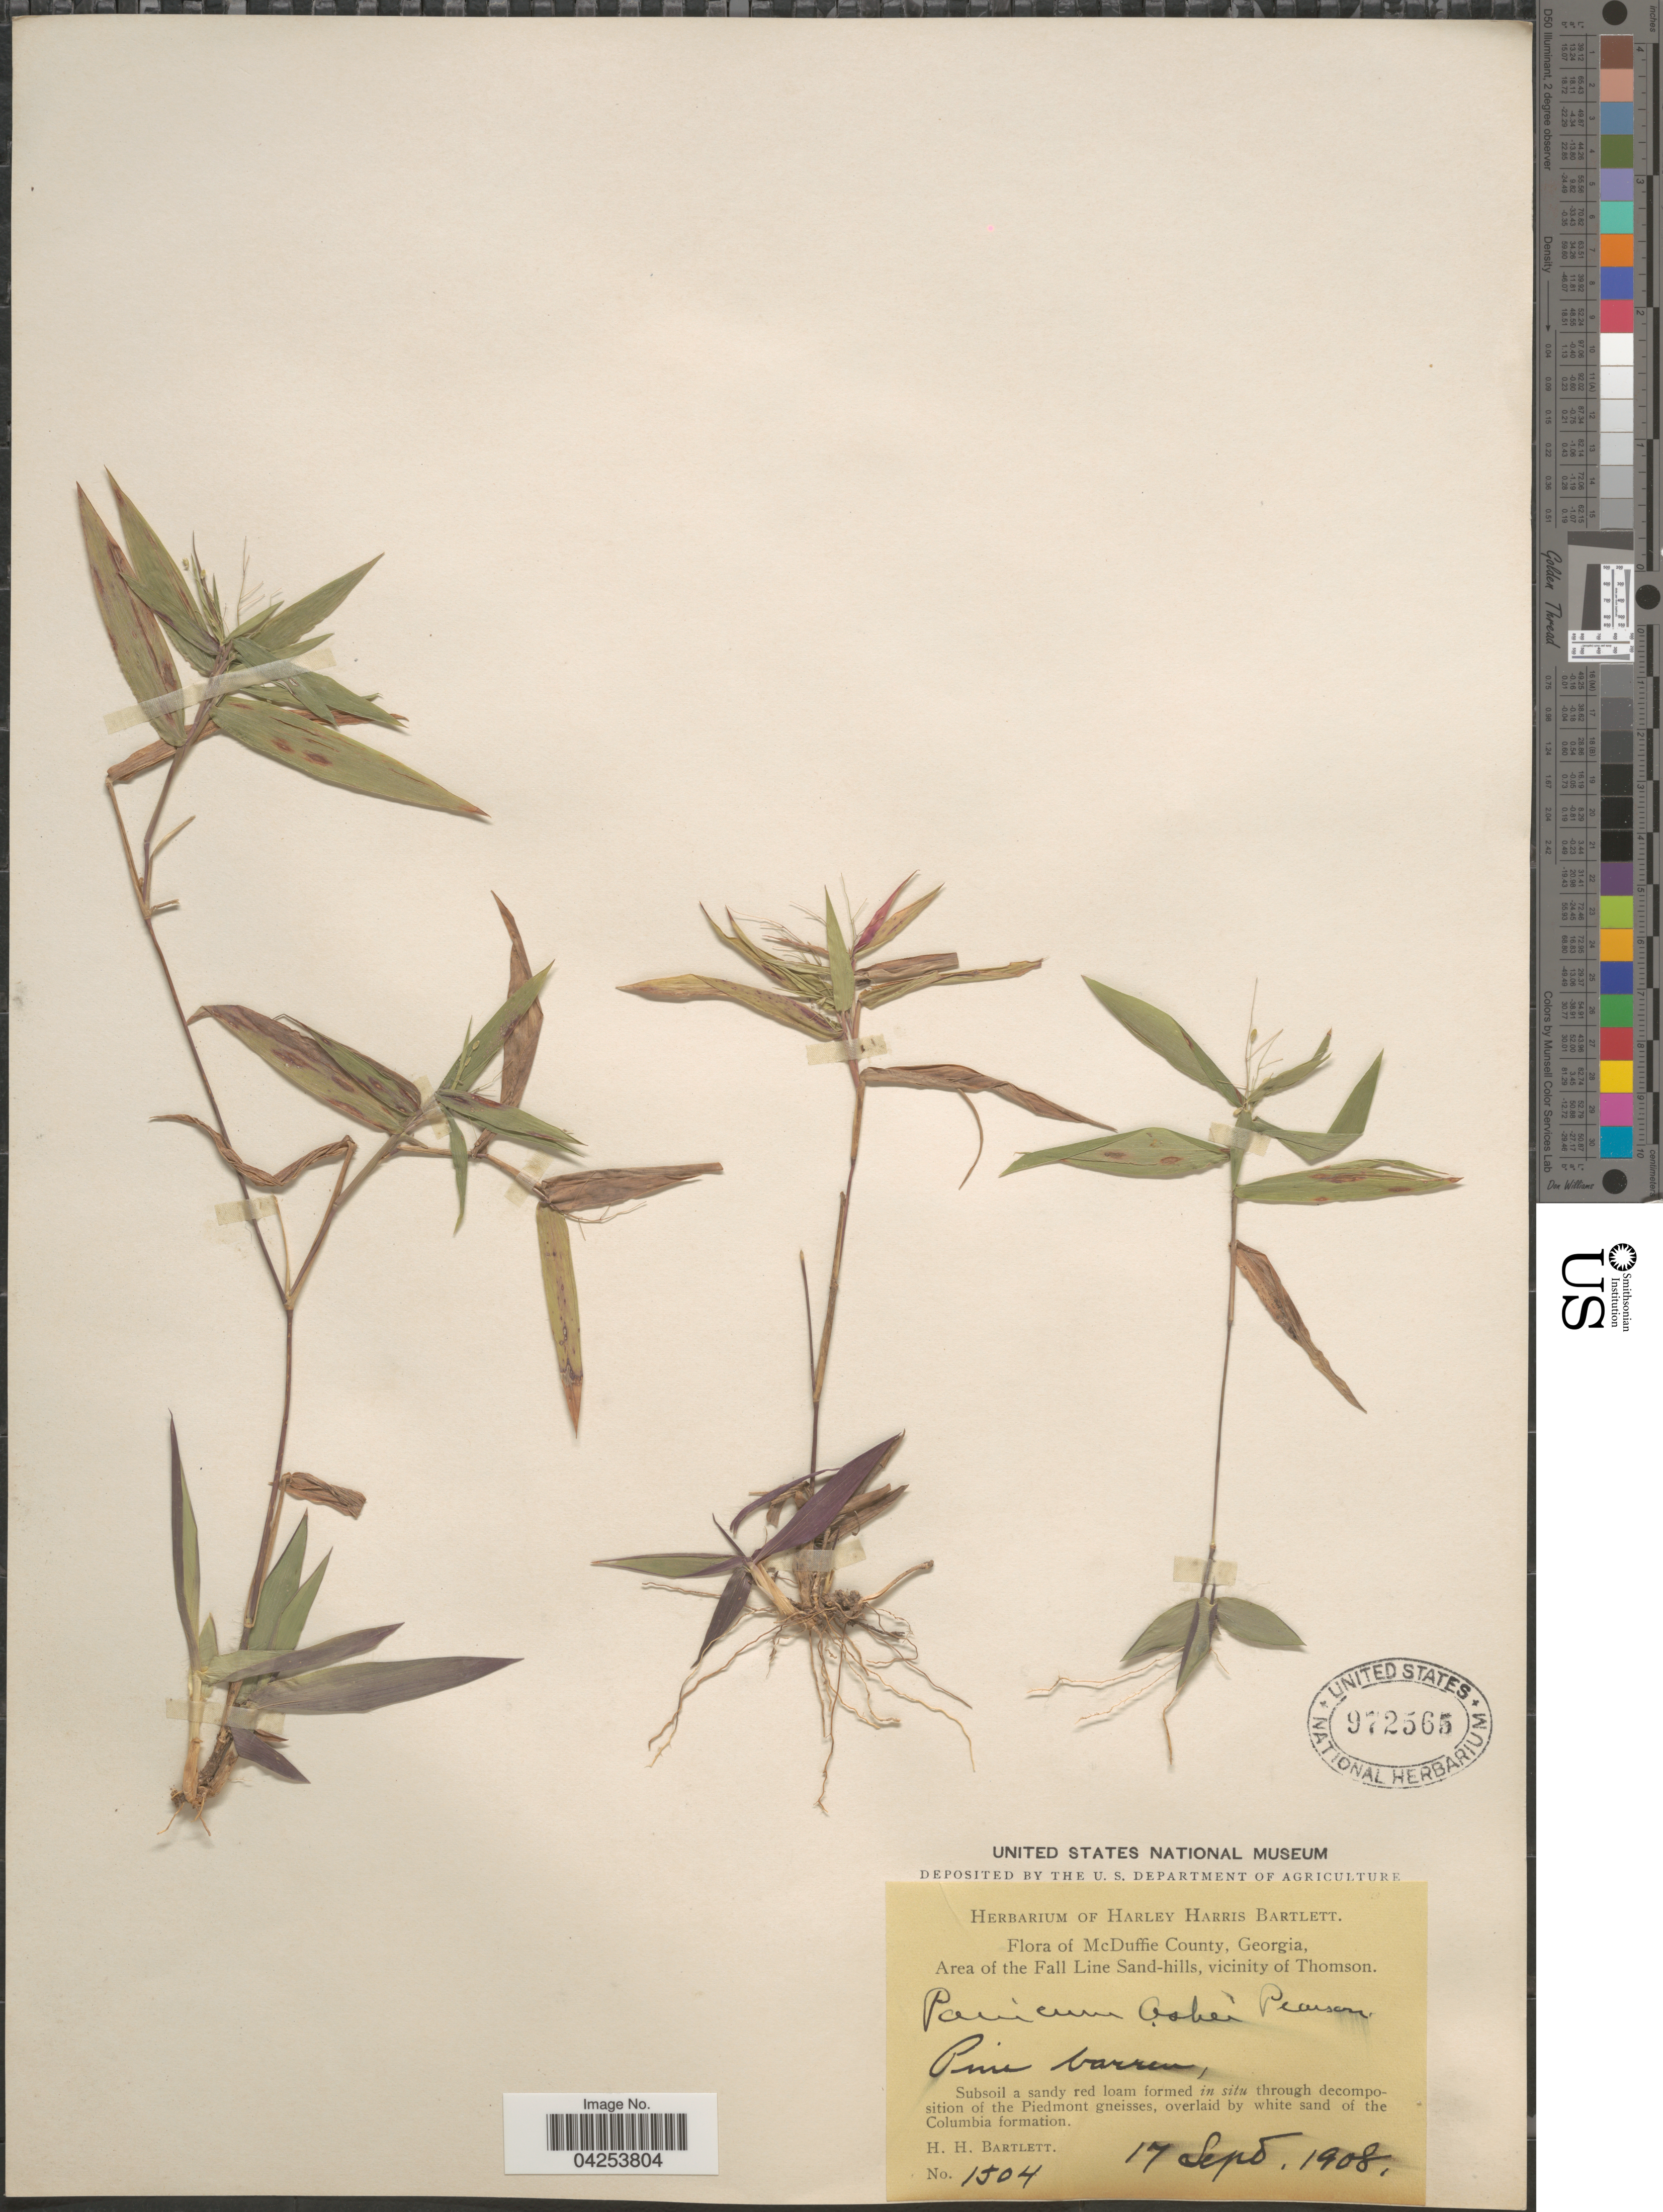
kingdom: Plantae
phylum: Tracheophyta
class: Liliopsida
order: Poales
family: Poaceae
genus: Dichanthelium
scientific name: Dichanthelium commutatum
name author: (Schult.) Gould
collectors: H. H. Bartlett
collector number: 1504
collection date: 1908-09-17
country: United States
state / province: Georgia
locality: McDuffie County. Area of the Fall Line Sand-hills, vicinity of Thomson.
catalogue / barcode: US 972565